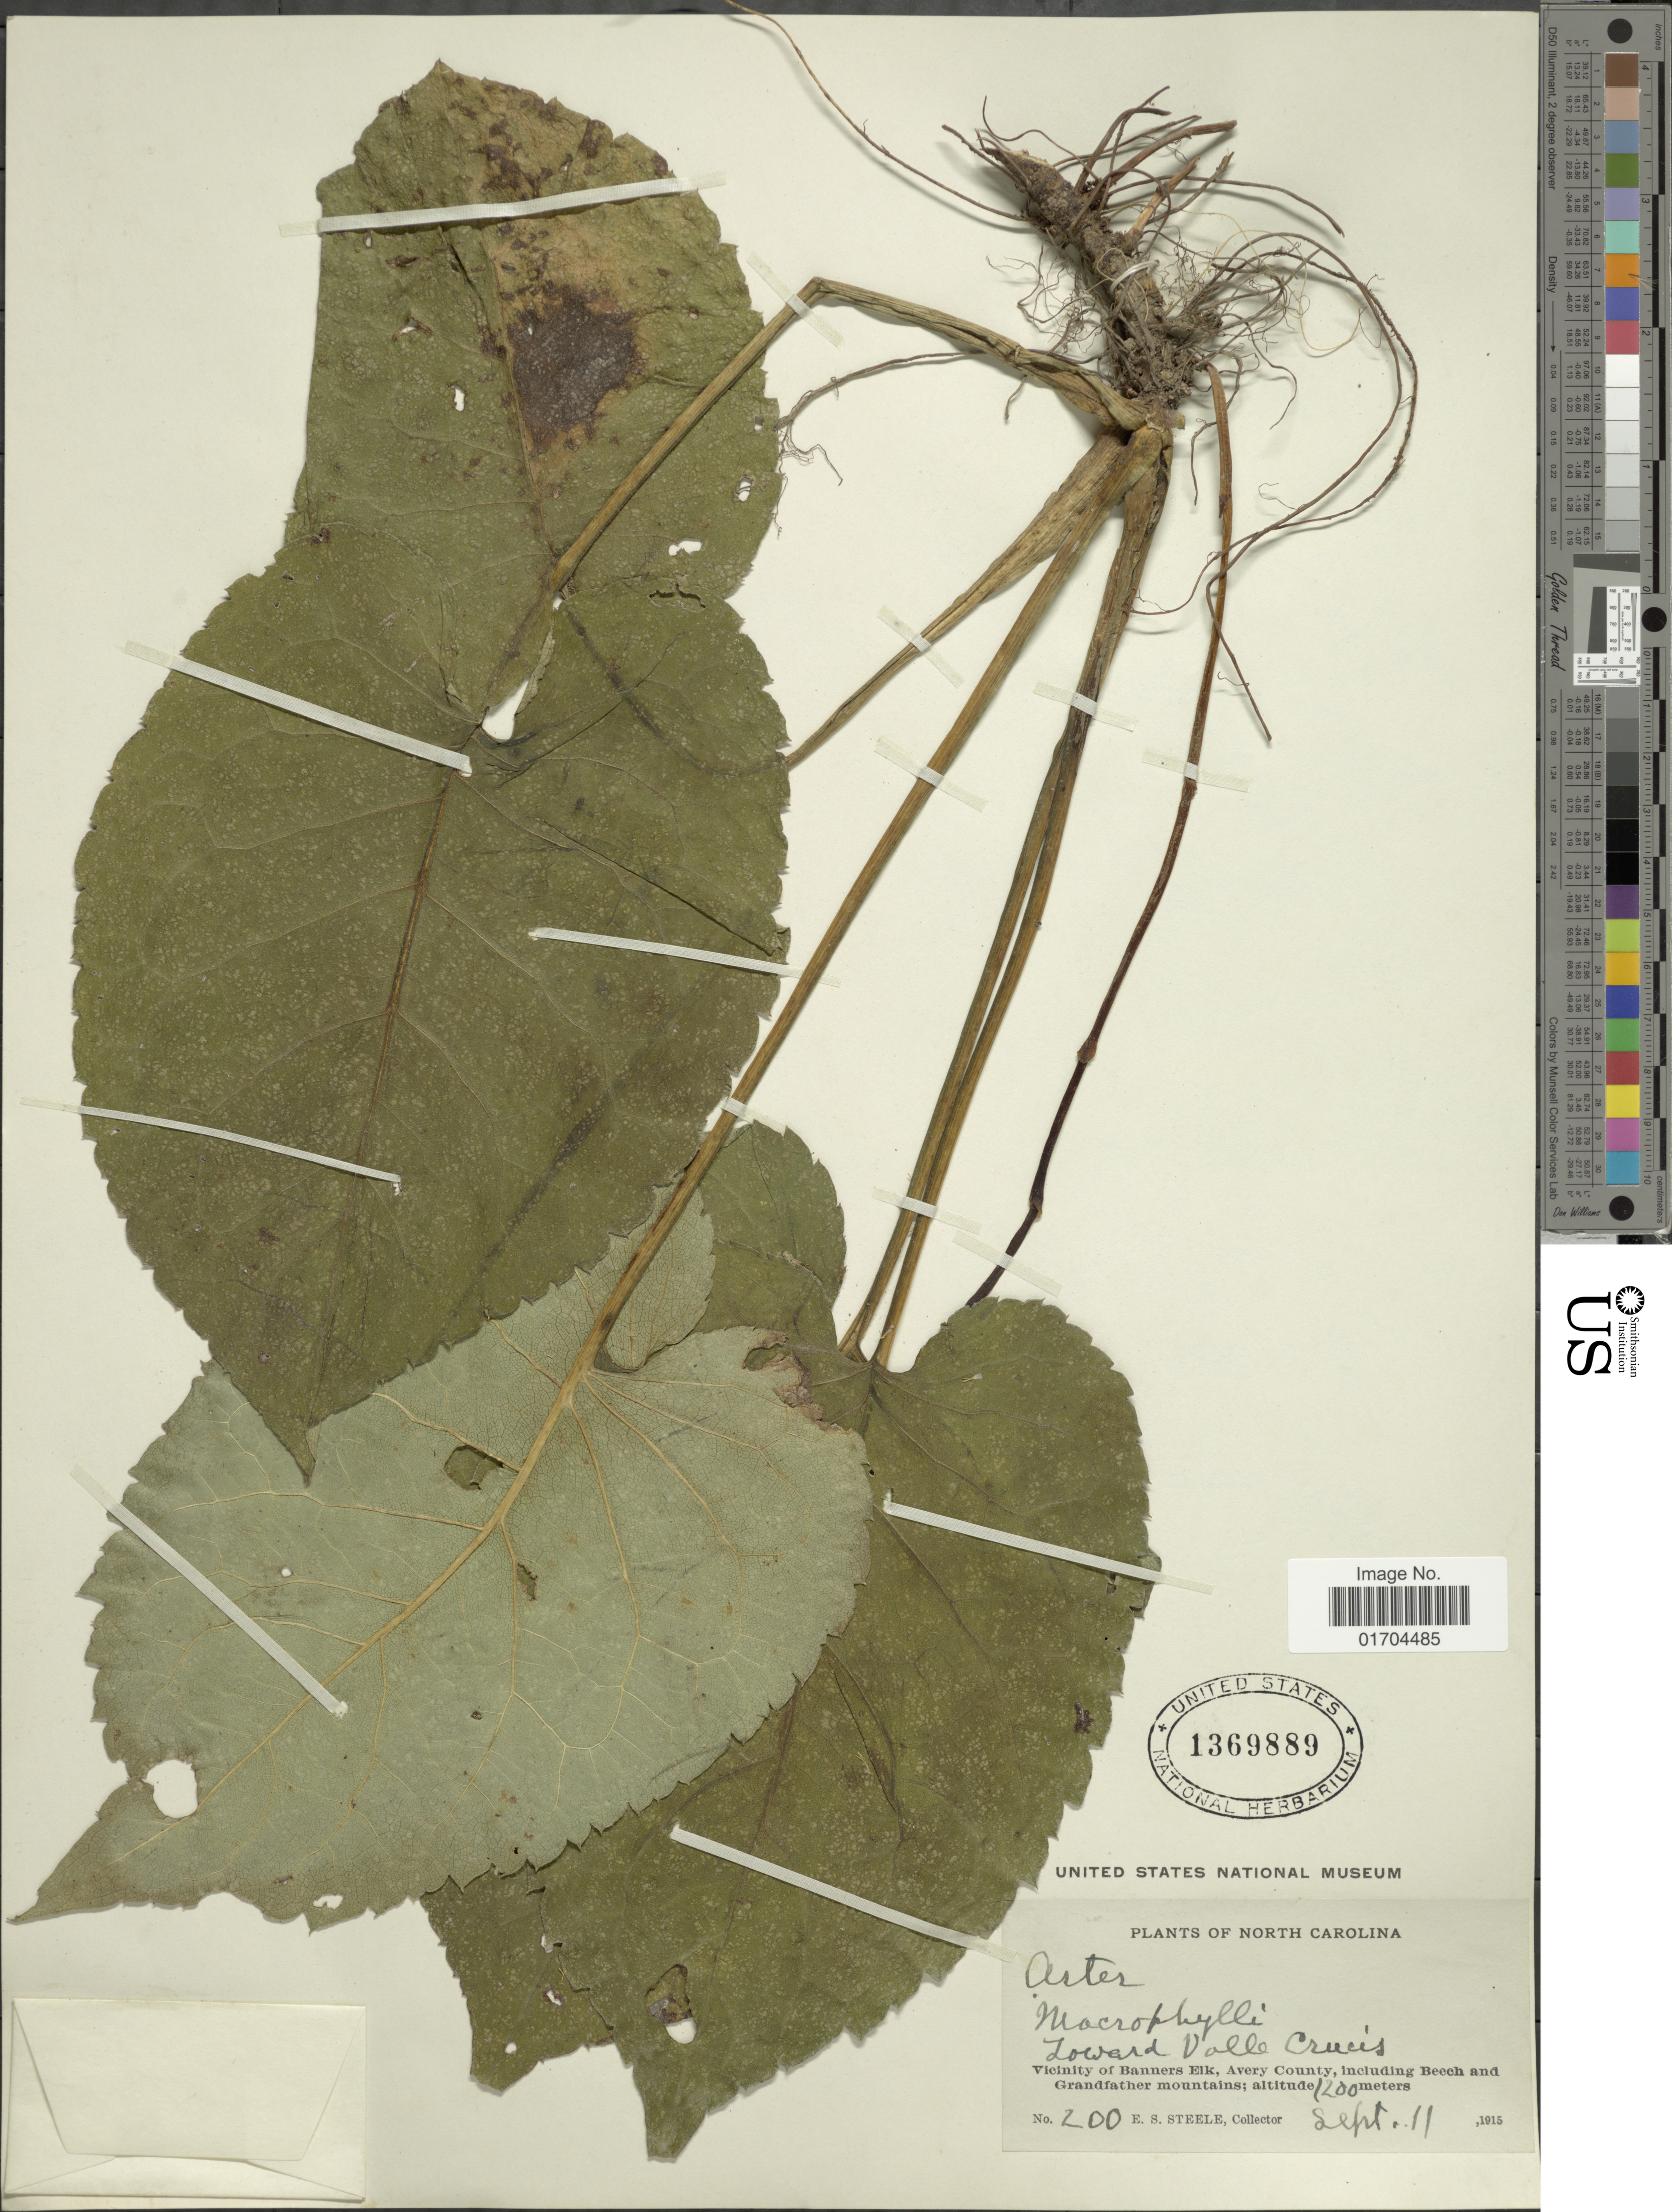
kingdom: Plantae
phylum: Tracheophyta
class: Magnoliopsida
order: Asterales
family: Asteraceae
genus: Symphyotrichum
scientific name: Symphyotrichum sp.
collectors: E. Steele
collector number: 200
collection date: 1915-09-11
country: United States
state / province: North Carolina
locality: Toward Valle Crucis, Vicinity of Banners Elk, Avery County, including Beech and Grandfather mountains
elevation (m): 1200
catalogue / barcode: US 1369889